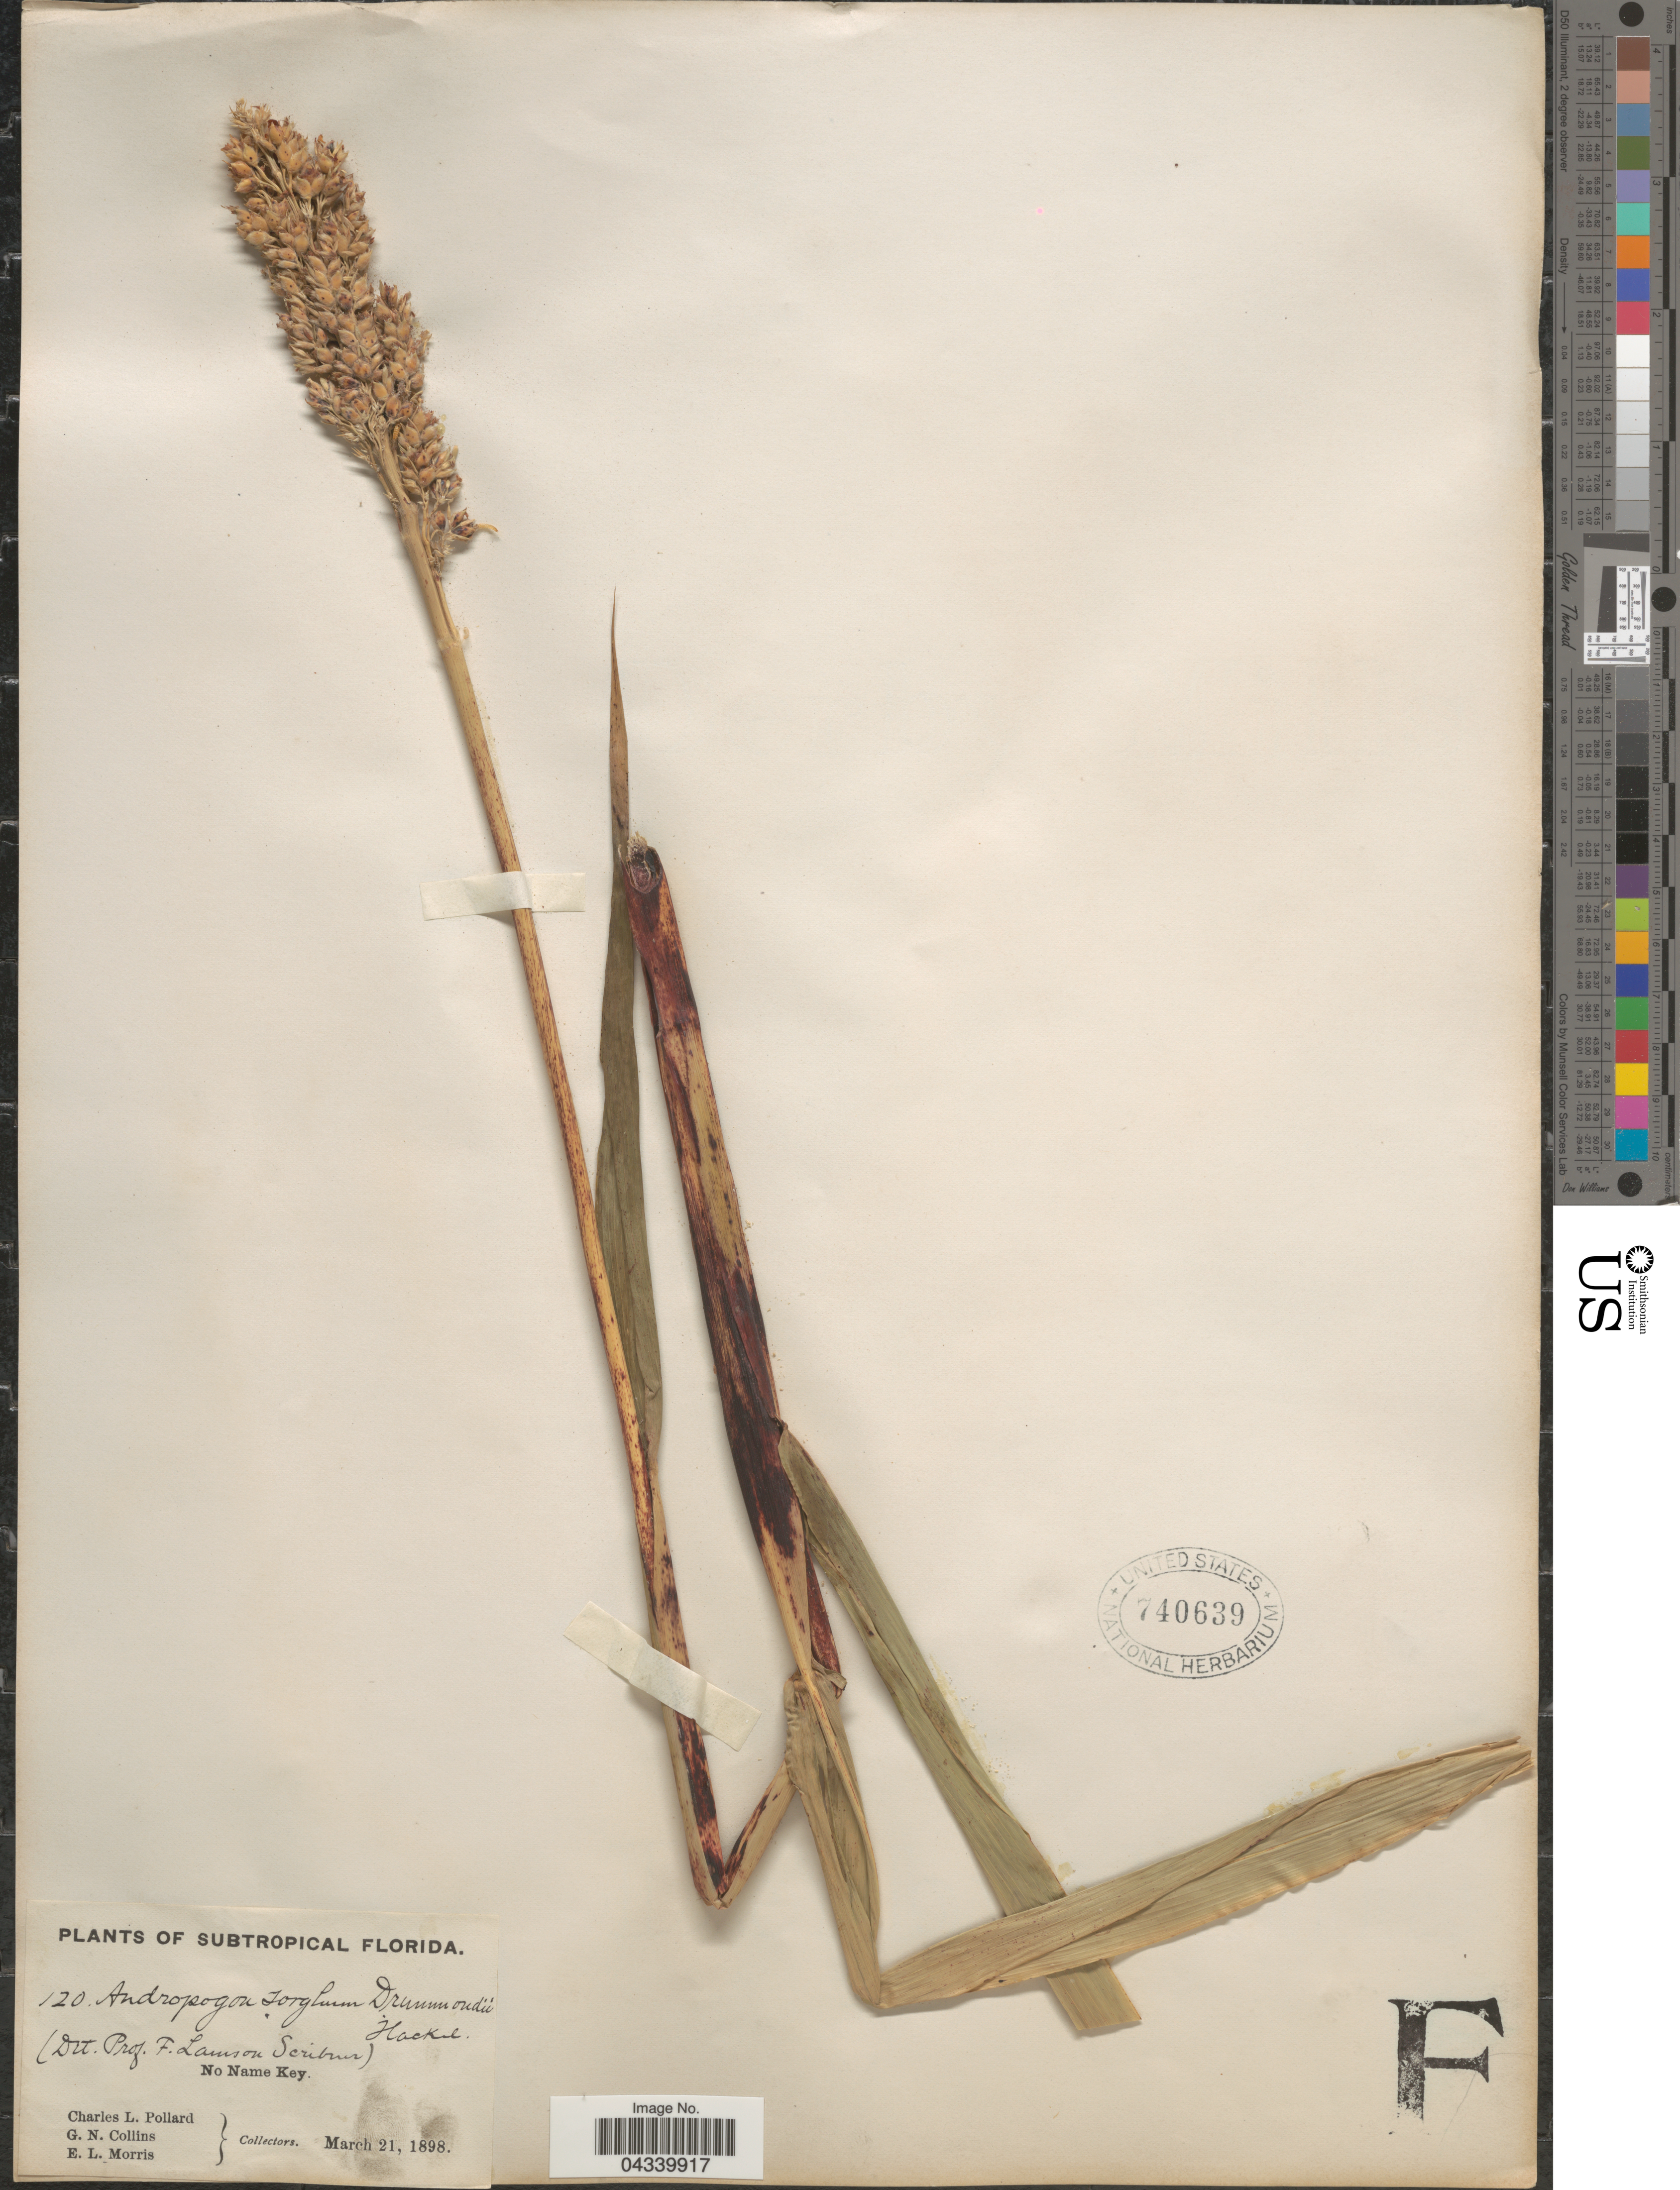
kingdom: Plantae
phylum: Tracheophyta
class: Liliopsida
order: Poales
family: Poaceae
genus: Sorghum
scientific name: Sorghum bicolor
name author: (L.) Moench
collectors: C. L. Pollard, G. Collins & E. Morris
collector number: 120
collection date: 1898-03-21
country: United States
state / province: Florida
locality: Subtropical Florida. No Name Key.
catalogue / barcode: US 740639